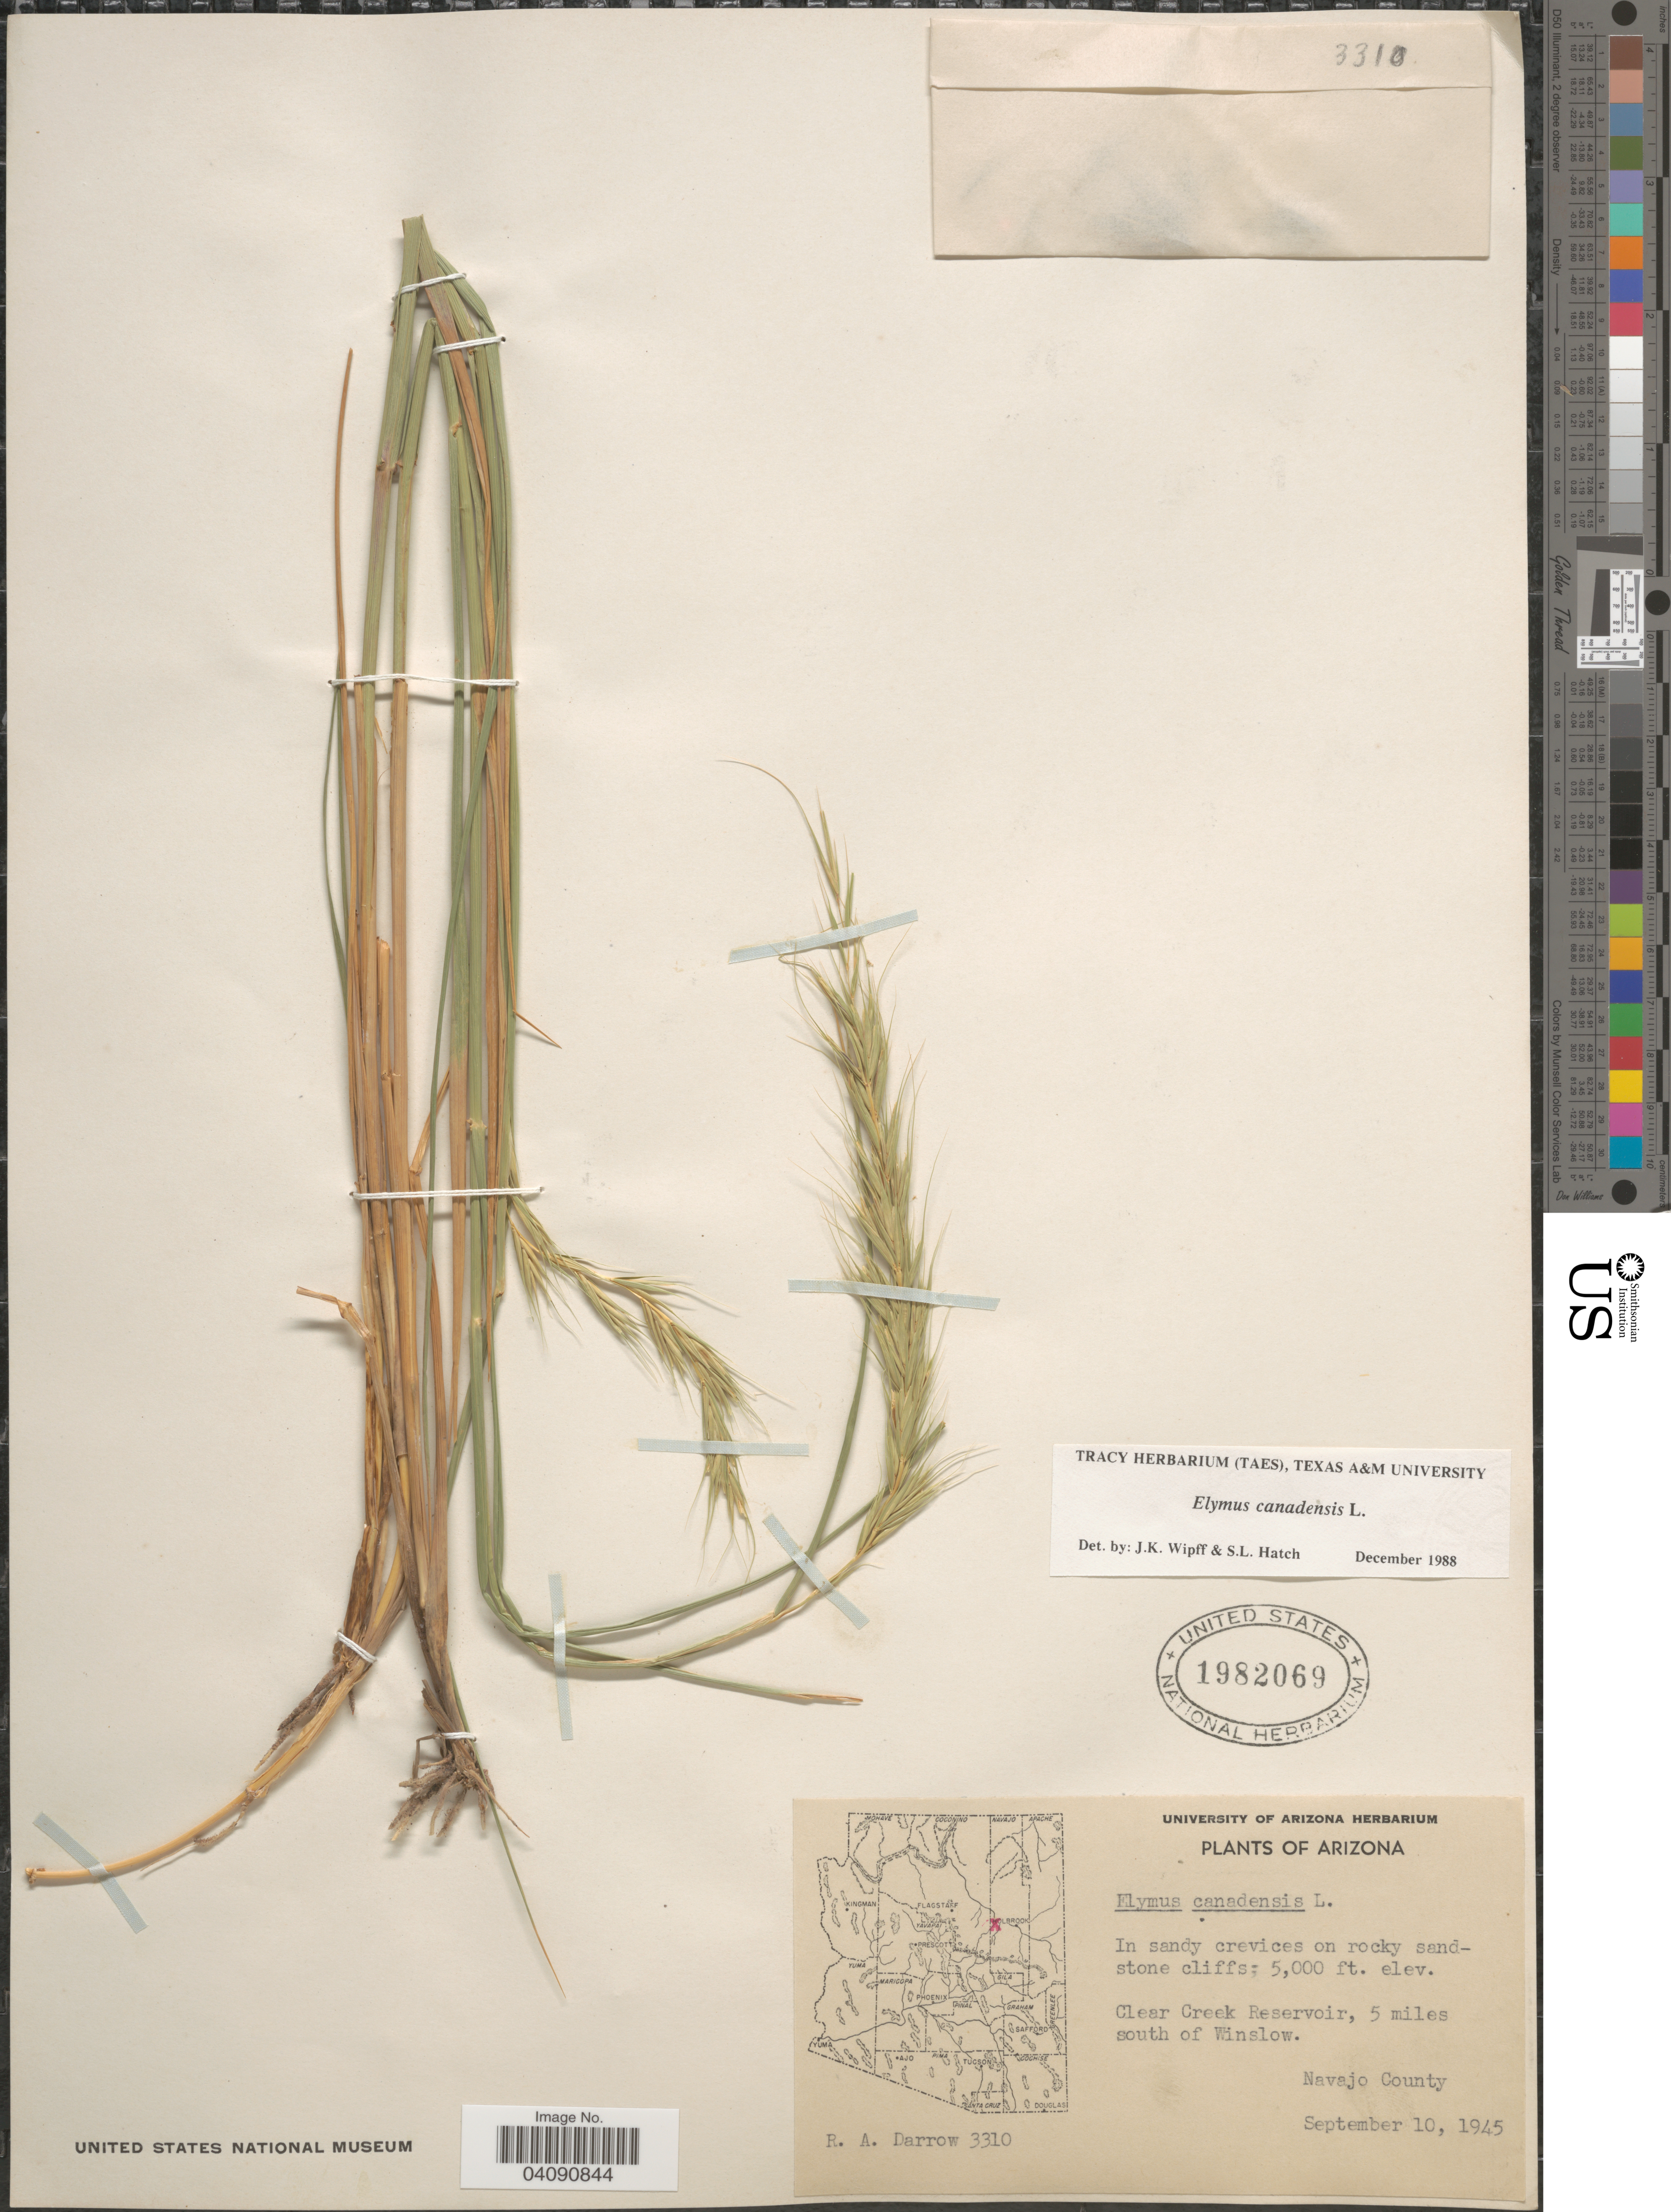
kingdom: Plantae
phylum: Tracheophyta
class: Liliopsida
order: Poales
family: Poaceae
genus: Elymus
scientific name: Elymus canadensis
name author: L.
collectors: R. A. Darrow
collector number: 3310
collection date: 1945-09-10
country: United States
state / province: Arizona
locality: Clear Creek Reservoir, 5 miles south of Winslow. Navajo County.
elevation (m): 1524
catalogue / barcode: US 1982069